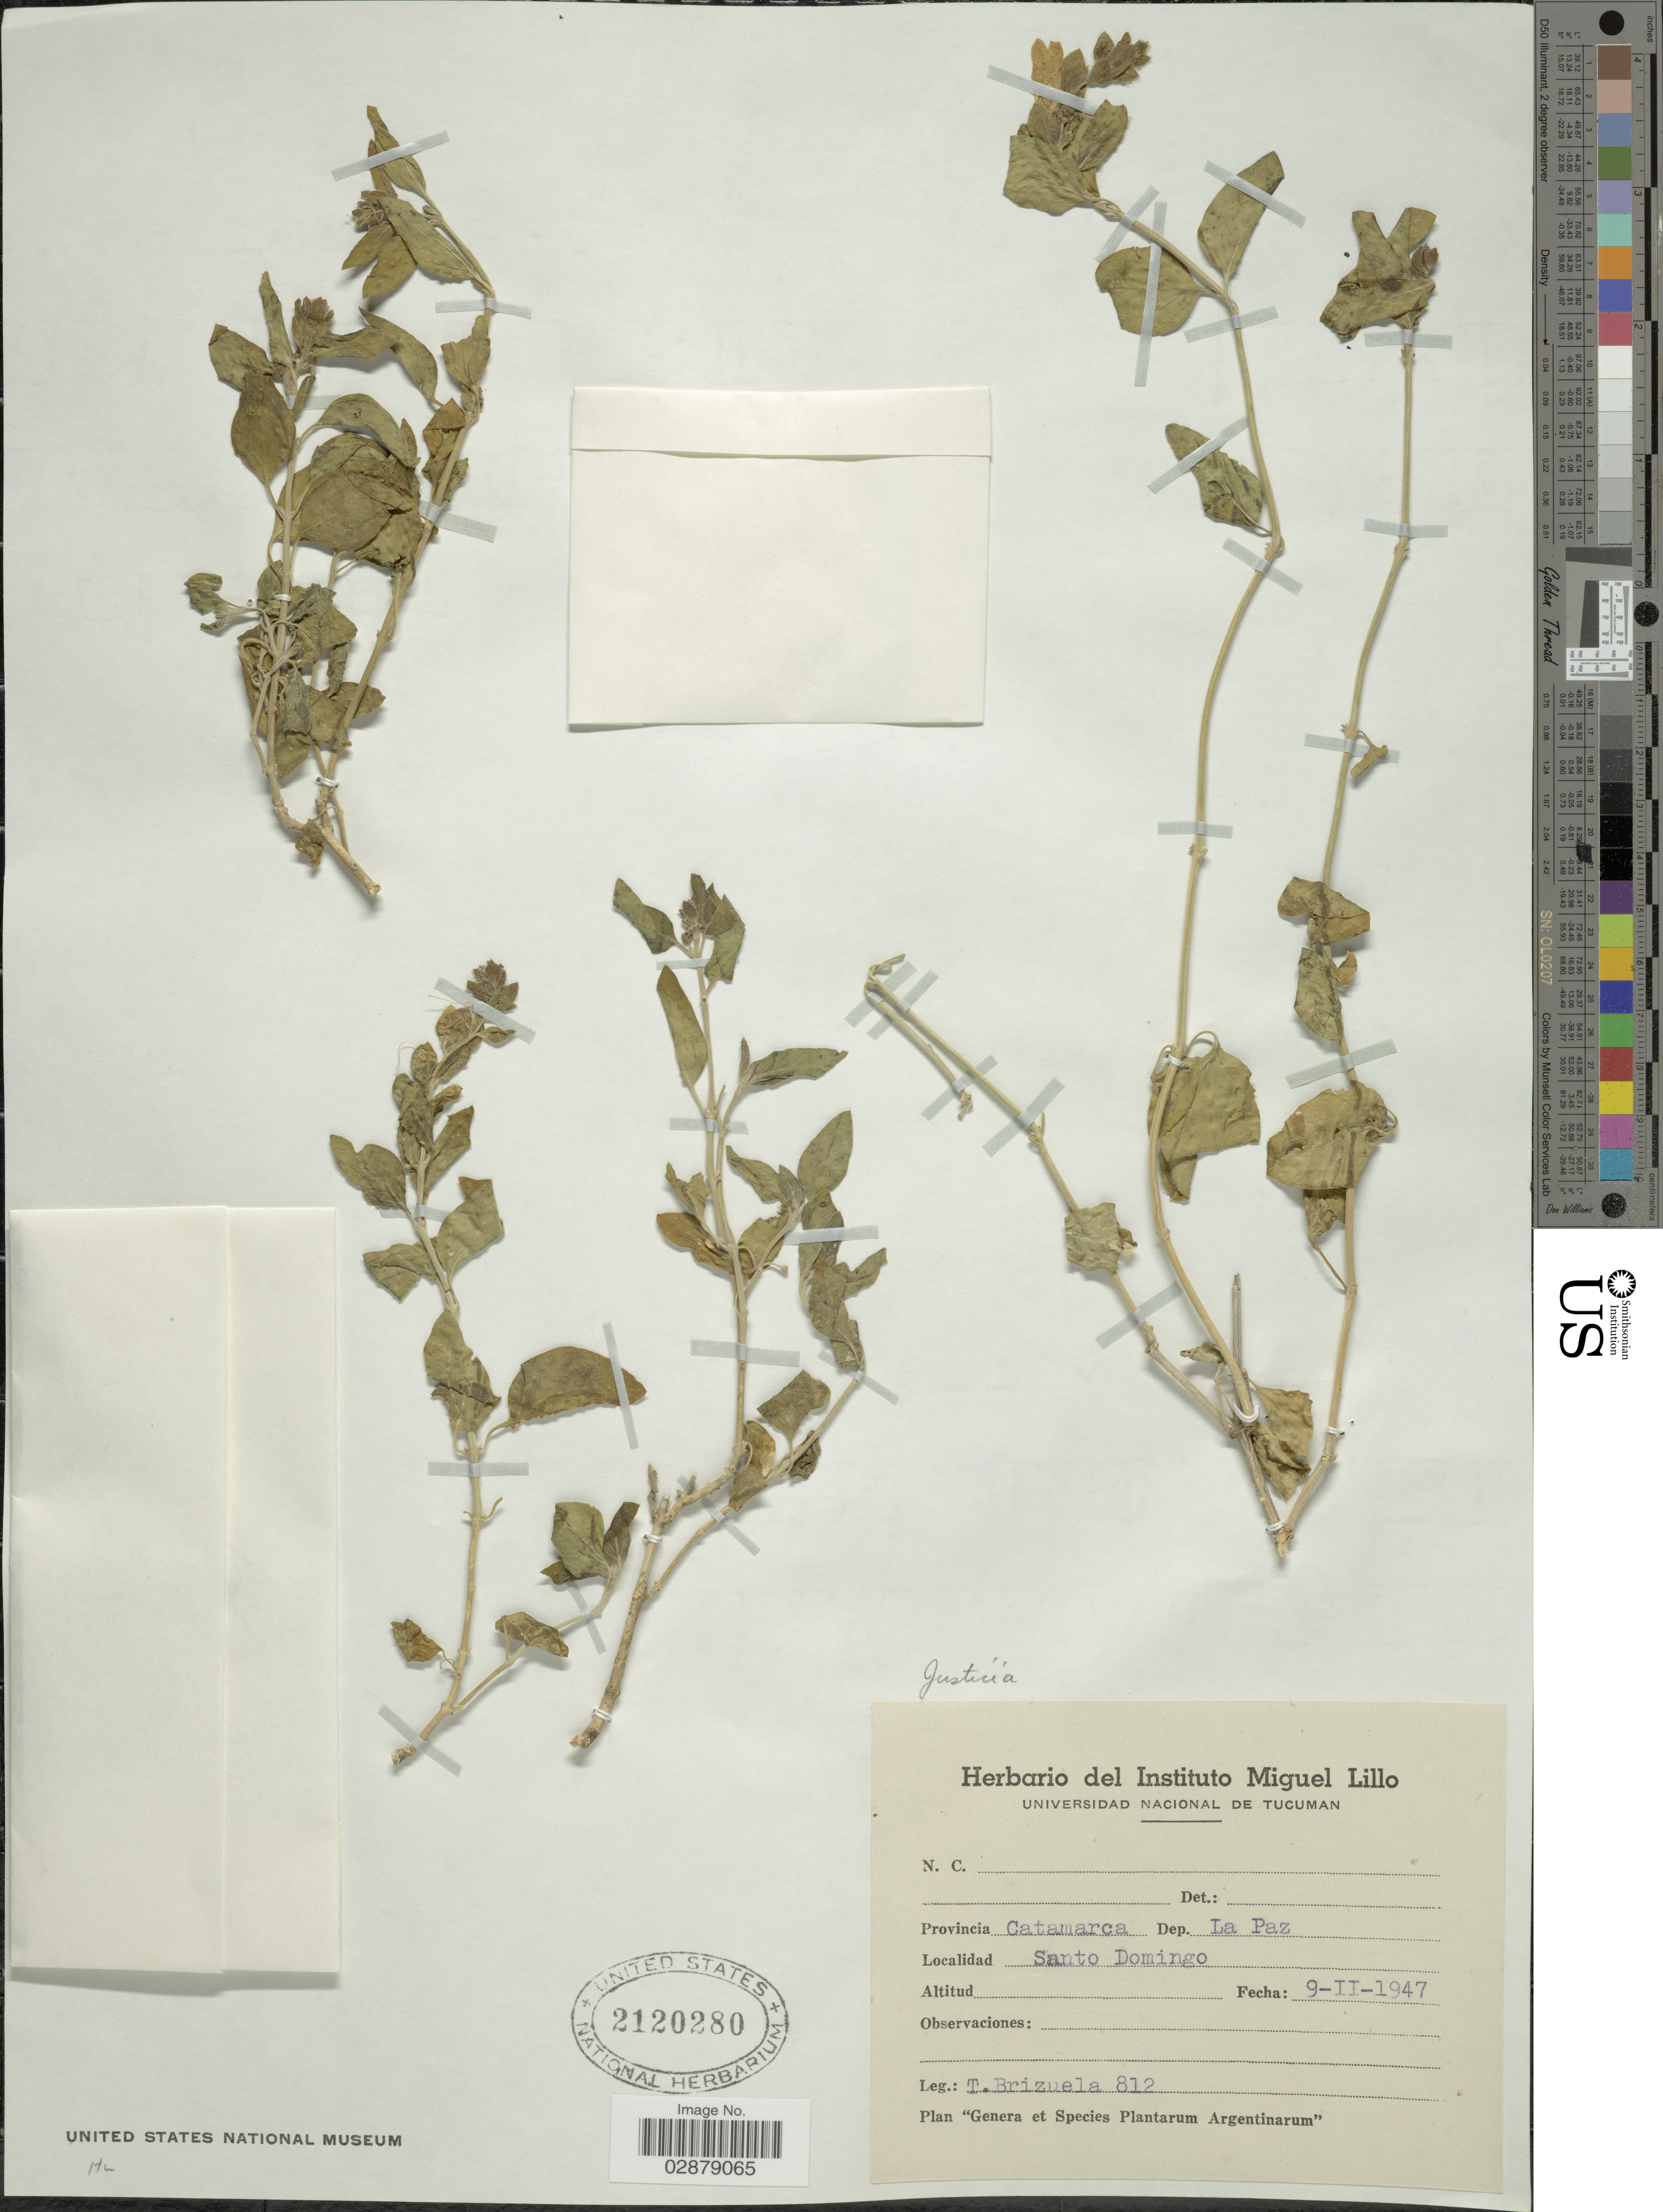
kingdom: Plantae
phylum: Tracheophyta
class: Magnoliopsida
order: Lamiales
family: Acanthaceae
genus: Justicia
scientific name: Justicia gilliesii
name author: (Nees) Benth.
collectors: T. Brizuela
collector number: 812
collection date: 1947-02-09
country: Argentina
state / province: Catamarca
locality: Dep. La Paz. Santo Domingo.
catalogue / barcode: US 2120280